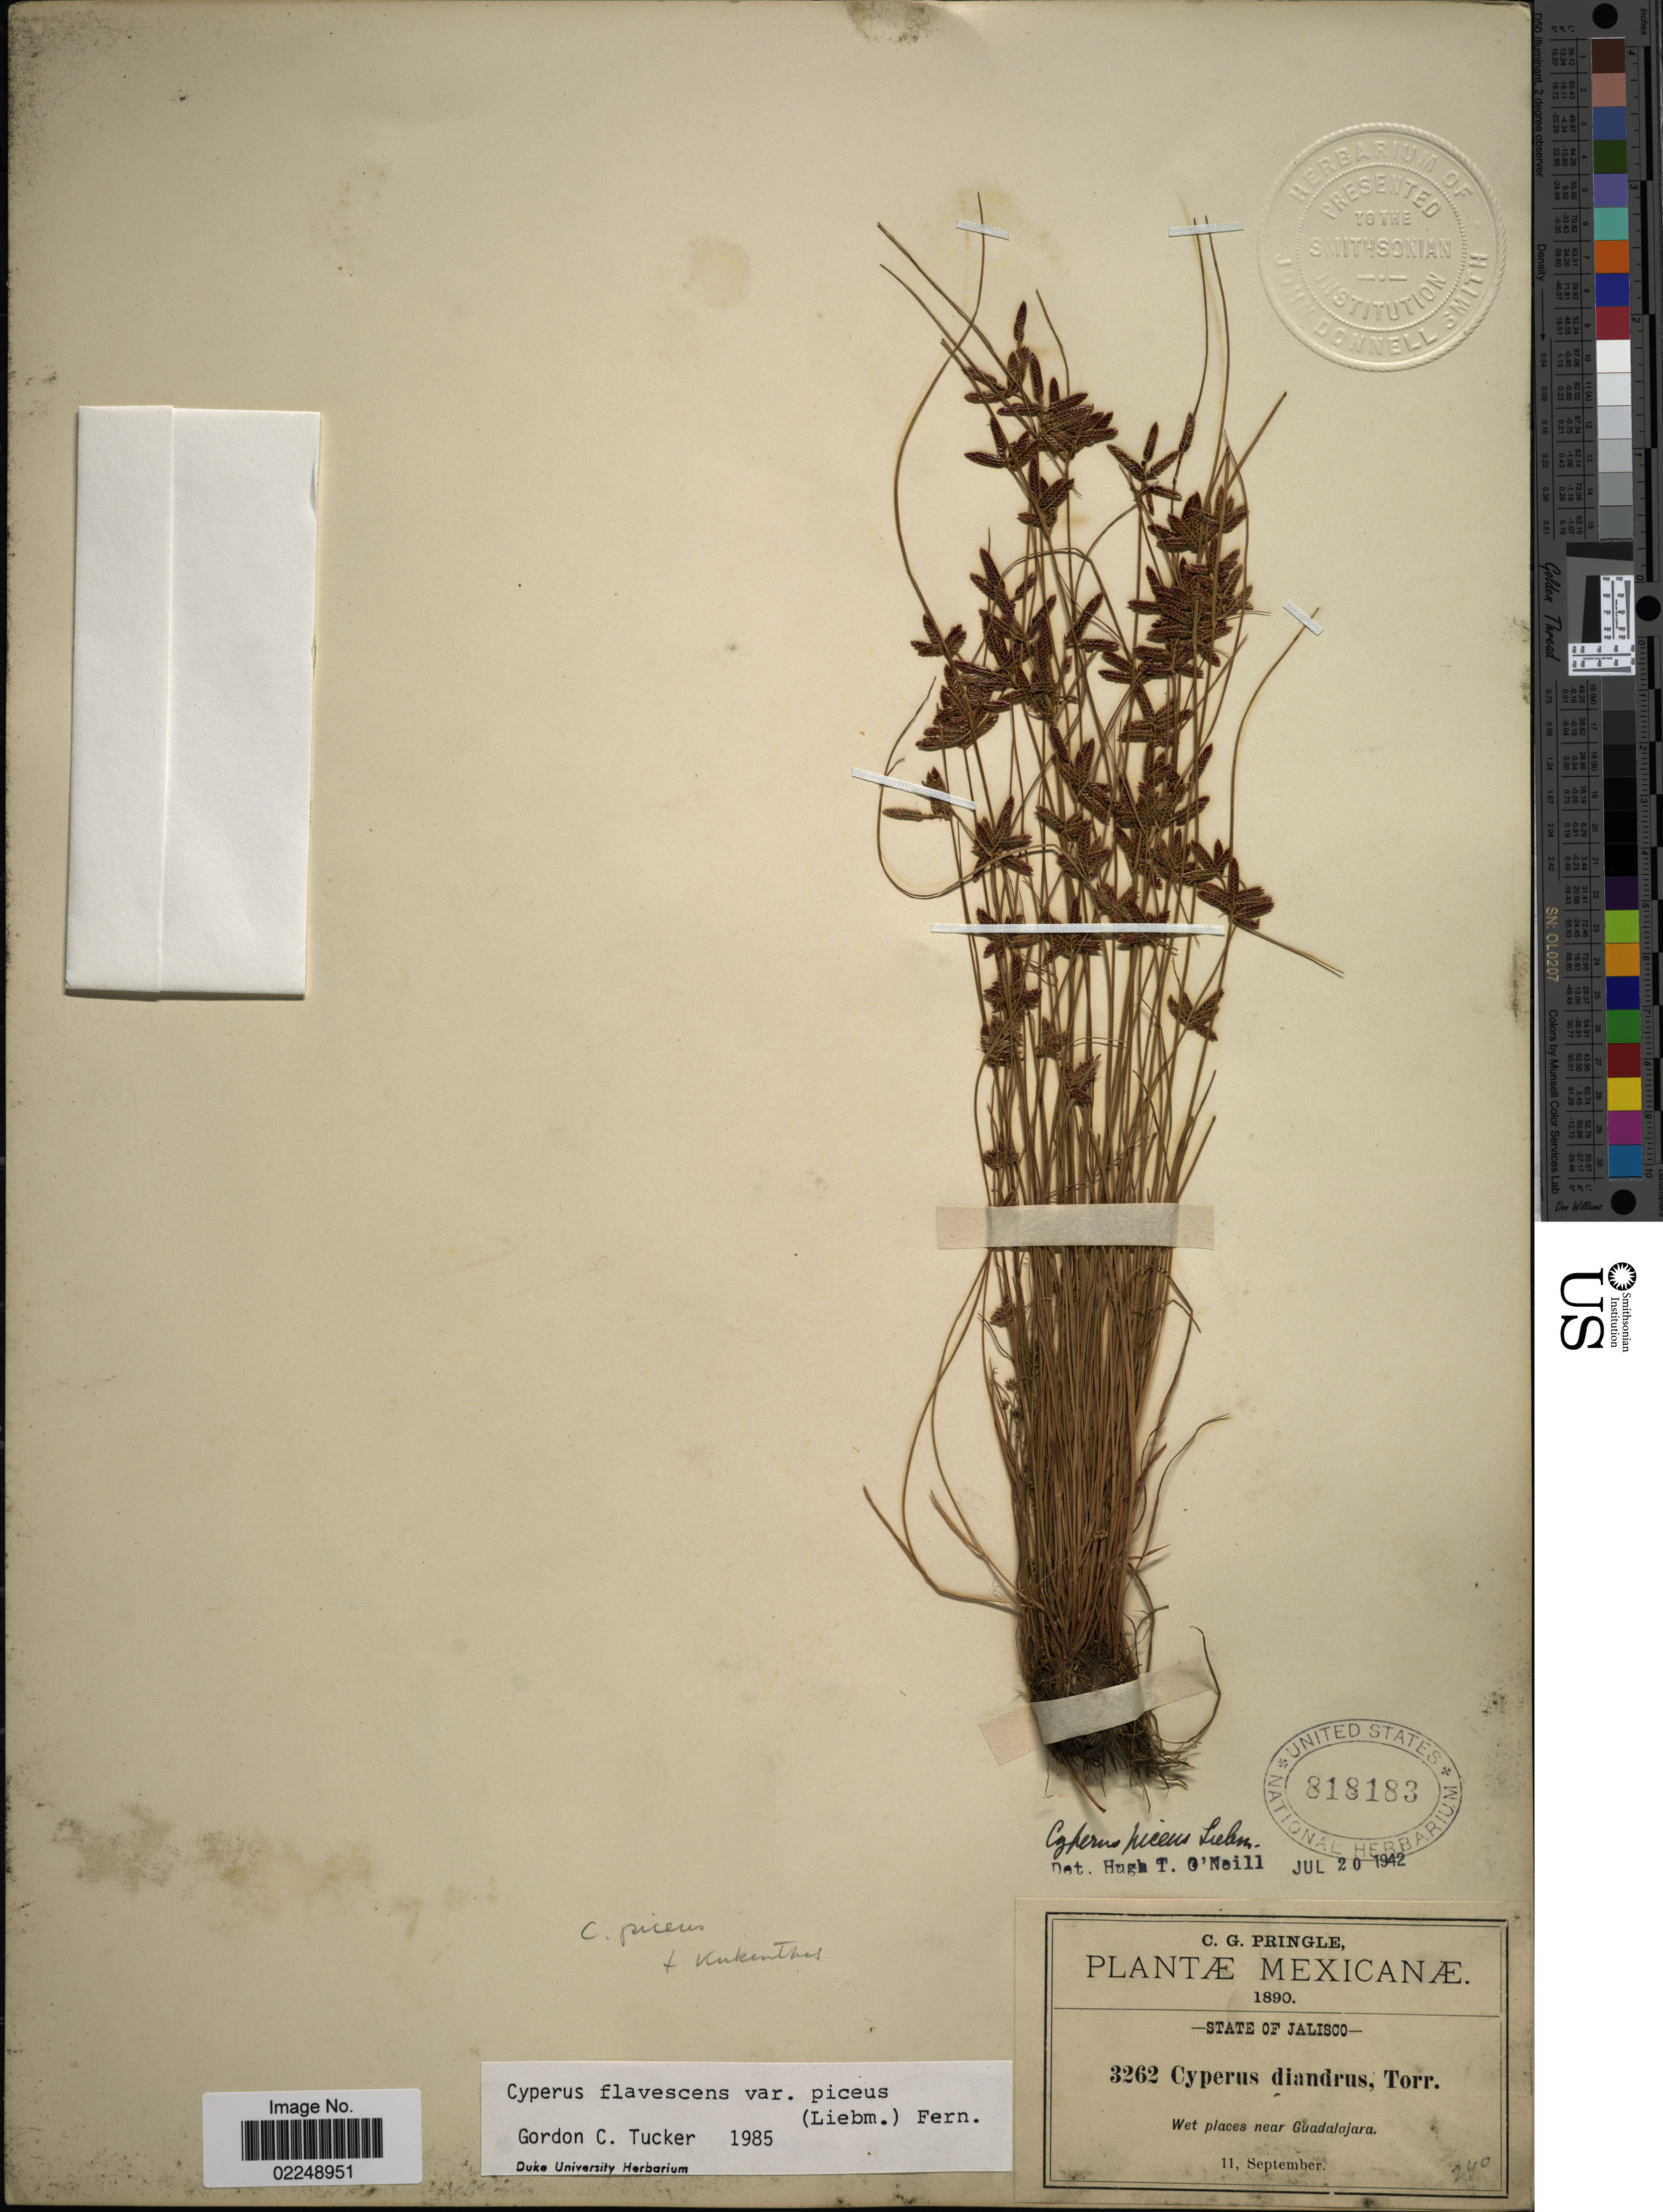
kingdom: Plantae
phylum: Tracheophyta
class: Liliopsida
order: Poales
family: Cyperaceae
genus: Cyperus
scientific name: Cyperus flavescens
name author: L.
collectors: C. G. Pringle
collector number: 3262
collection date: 1890-09-11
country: Mexico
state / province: Jalisco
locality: Near Guadalajara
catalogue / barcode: US 818183